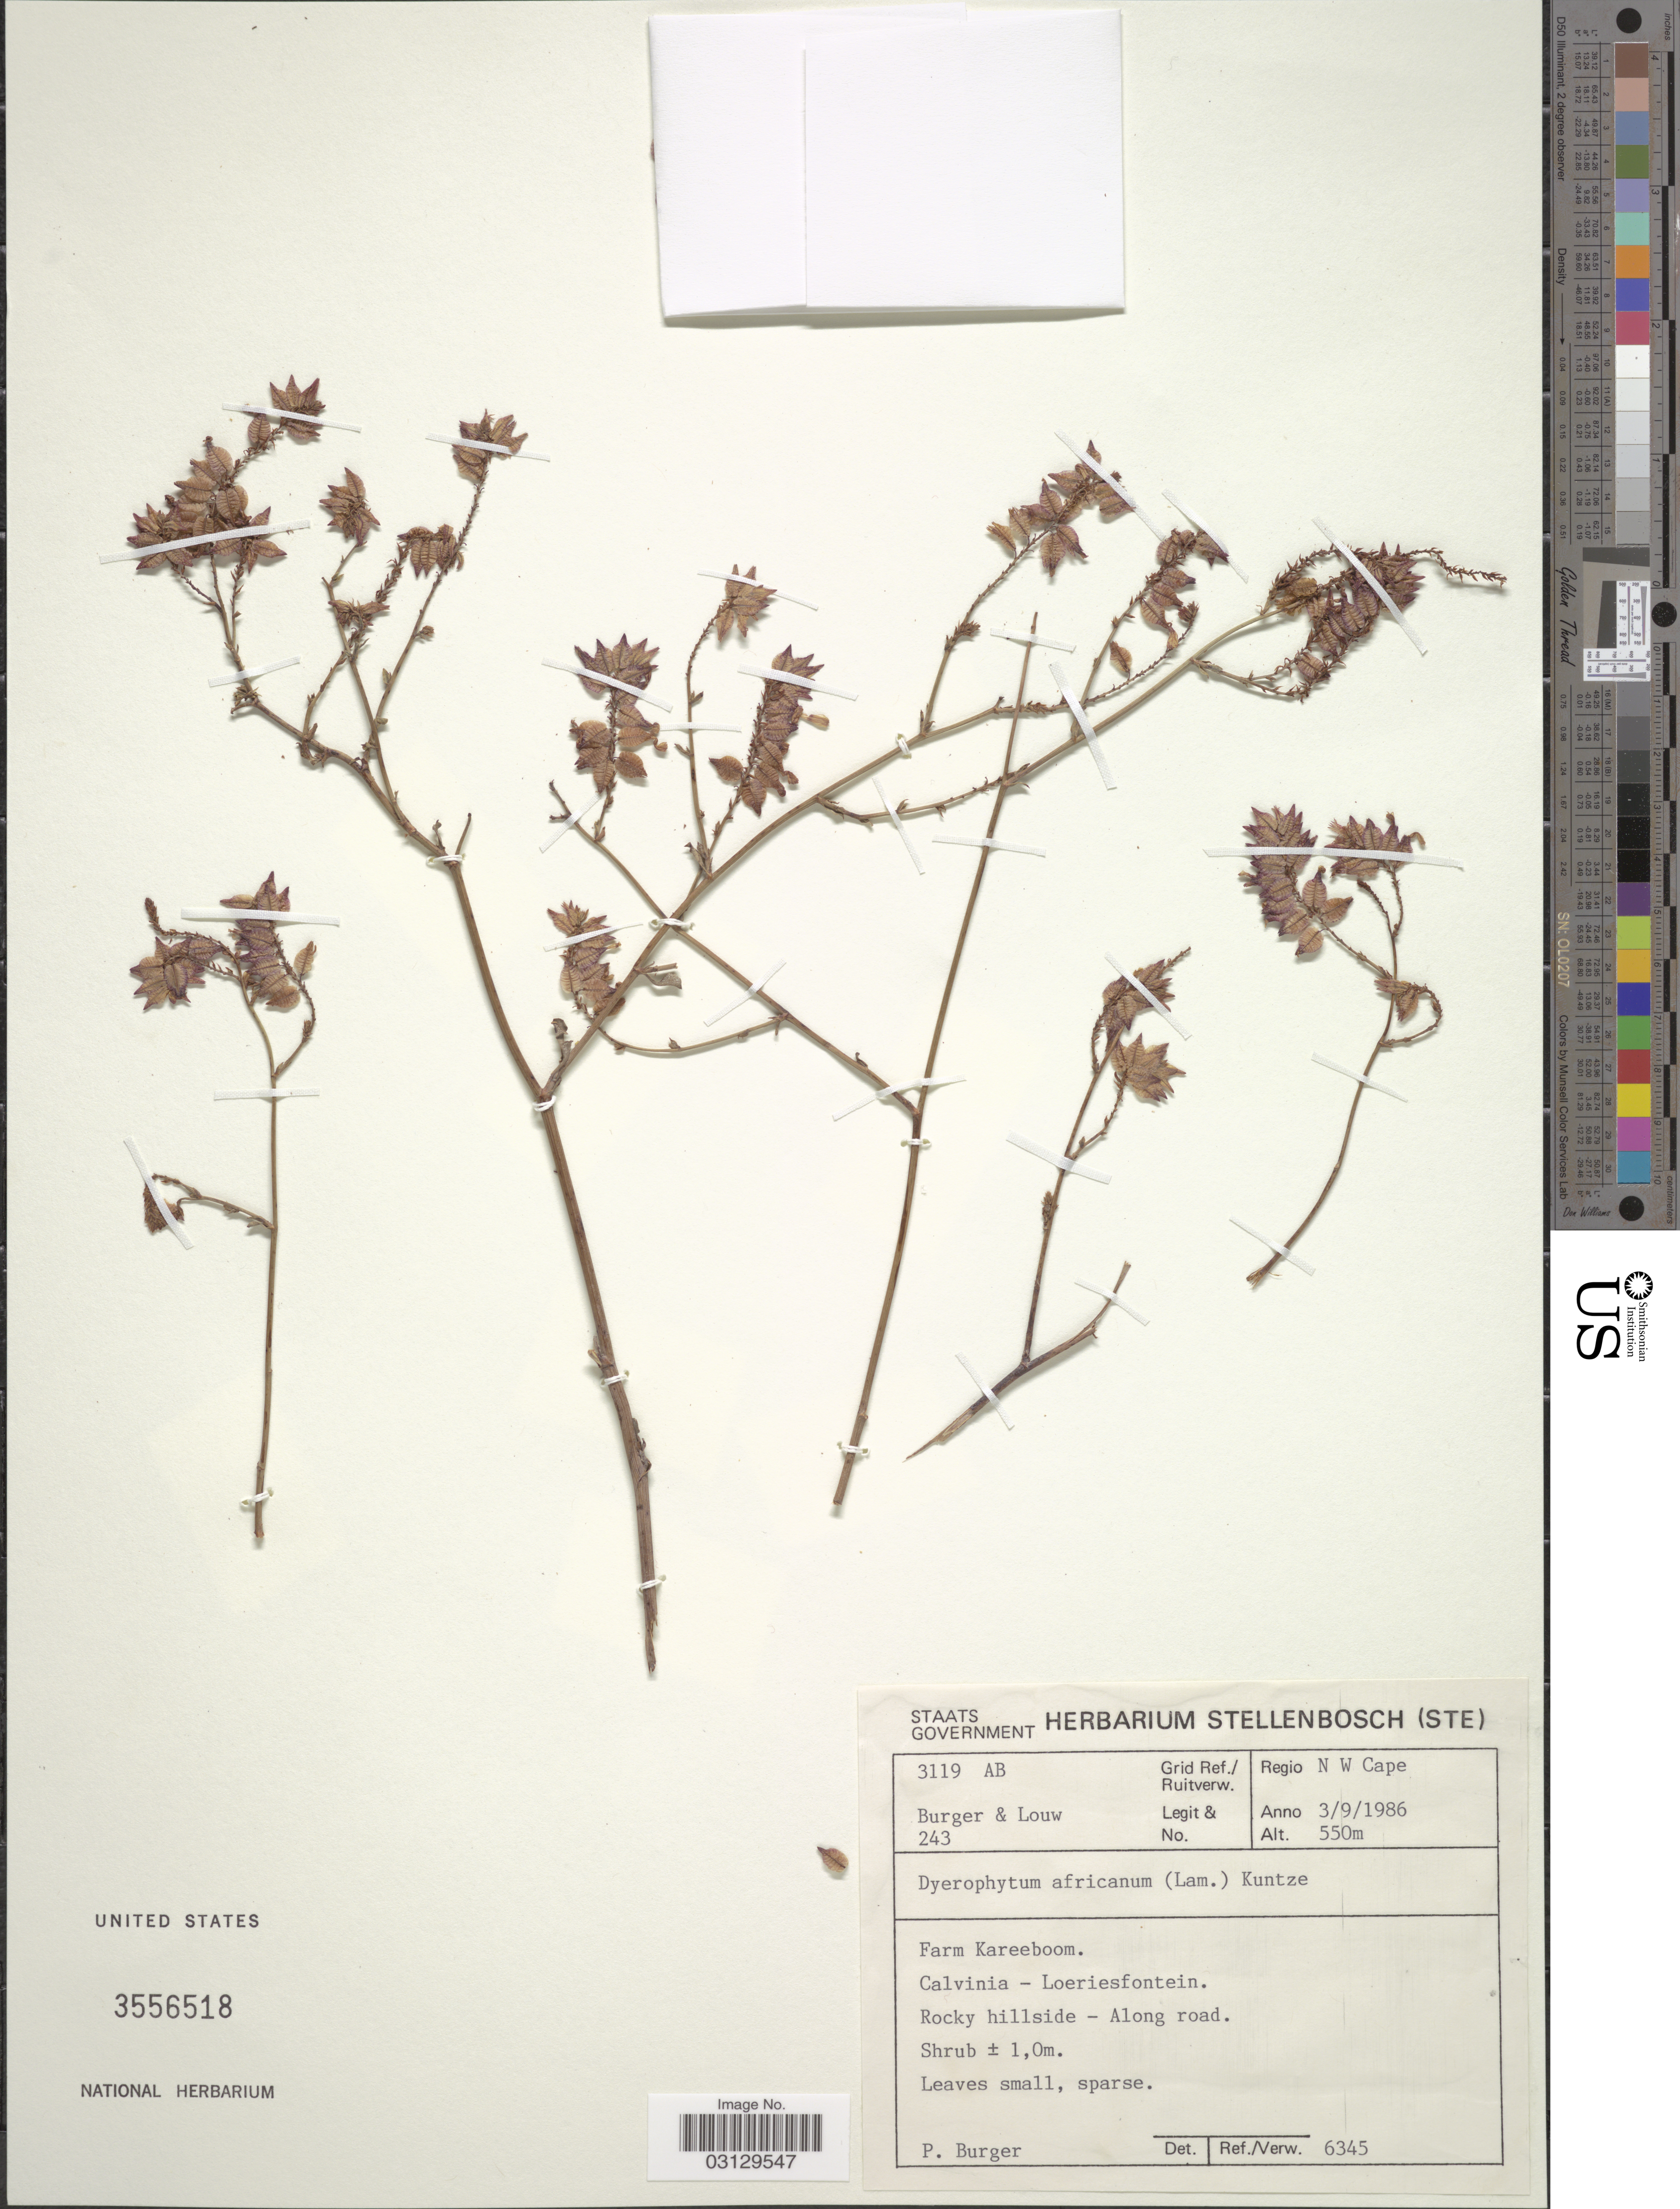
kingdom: Plantae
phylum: Tracheophyta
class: Magnoliopsida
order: Caryophyllales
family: Plumbaginaceae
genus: Dyerophytum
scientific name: Dyerophytum africanum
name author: (Lam.) Kuntze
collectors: P. Burger & Louw, --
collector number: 243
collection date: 1986-09-03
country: South Africa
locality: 3119 AB Grid Ref./ Ruitverw. Regio N W Cape. Farm Kareeboom. Calvinia - Loeriesfontein.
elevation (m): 550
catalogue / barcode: US 3556518